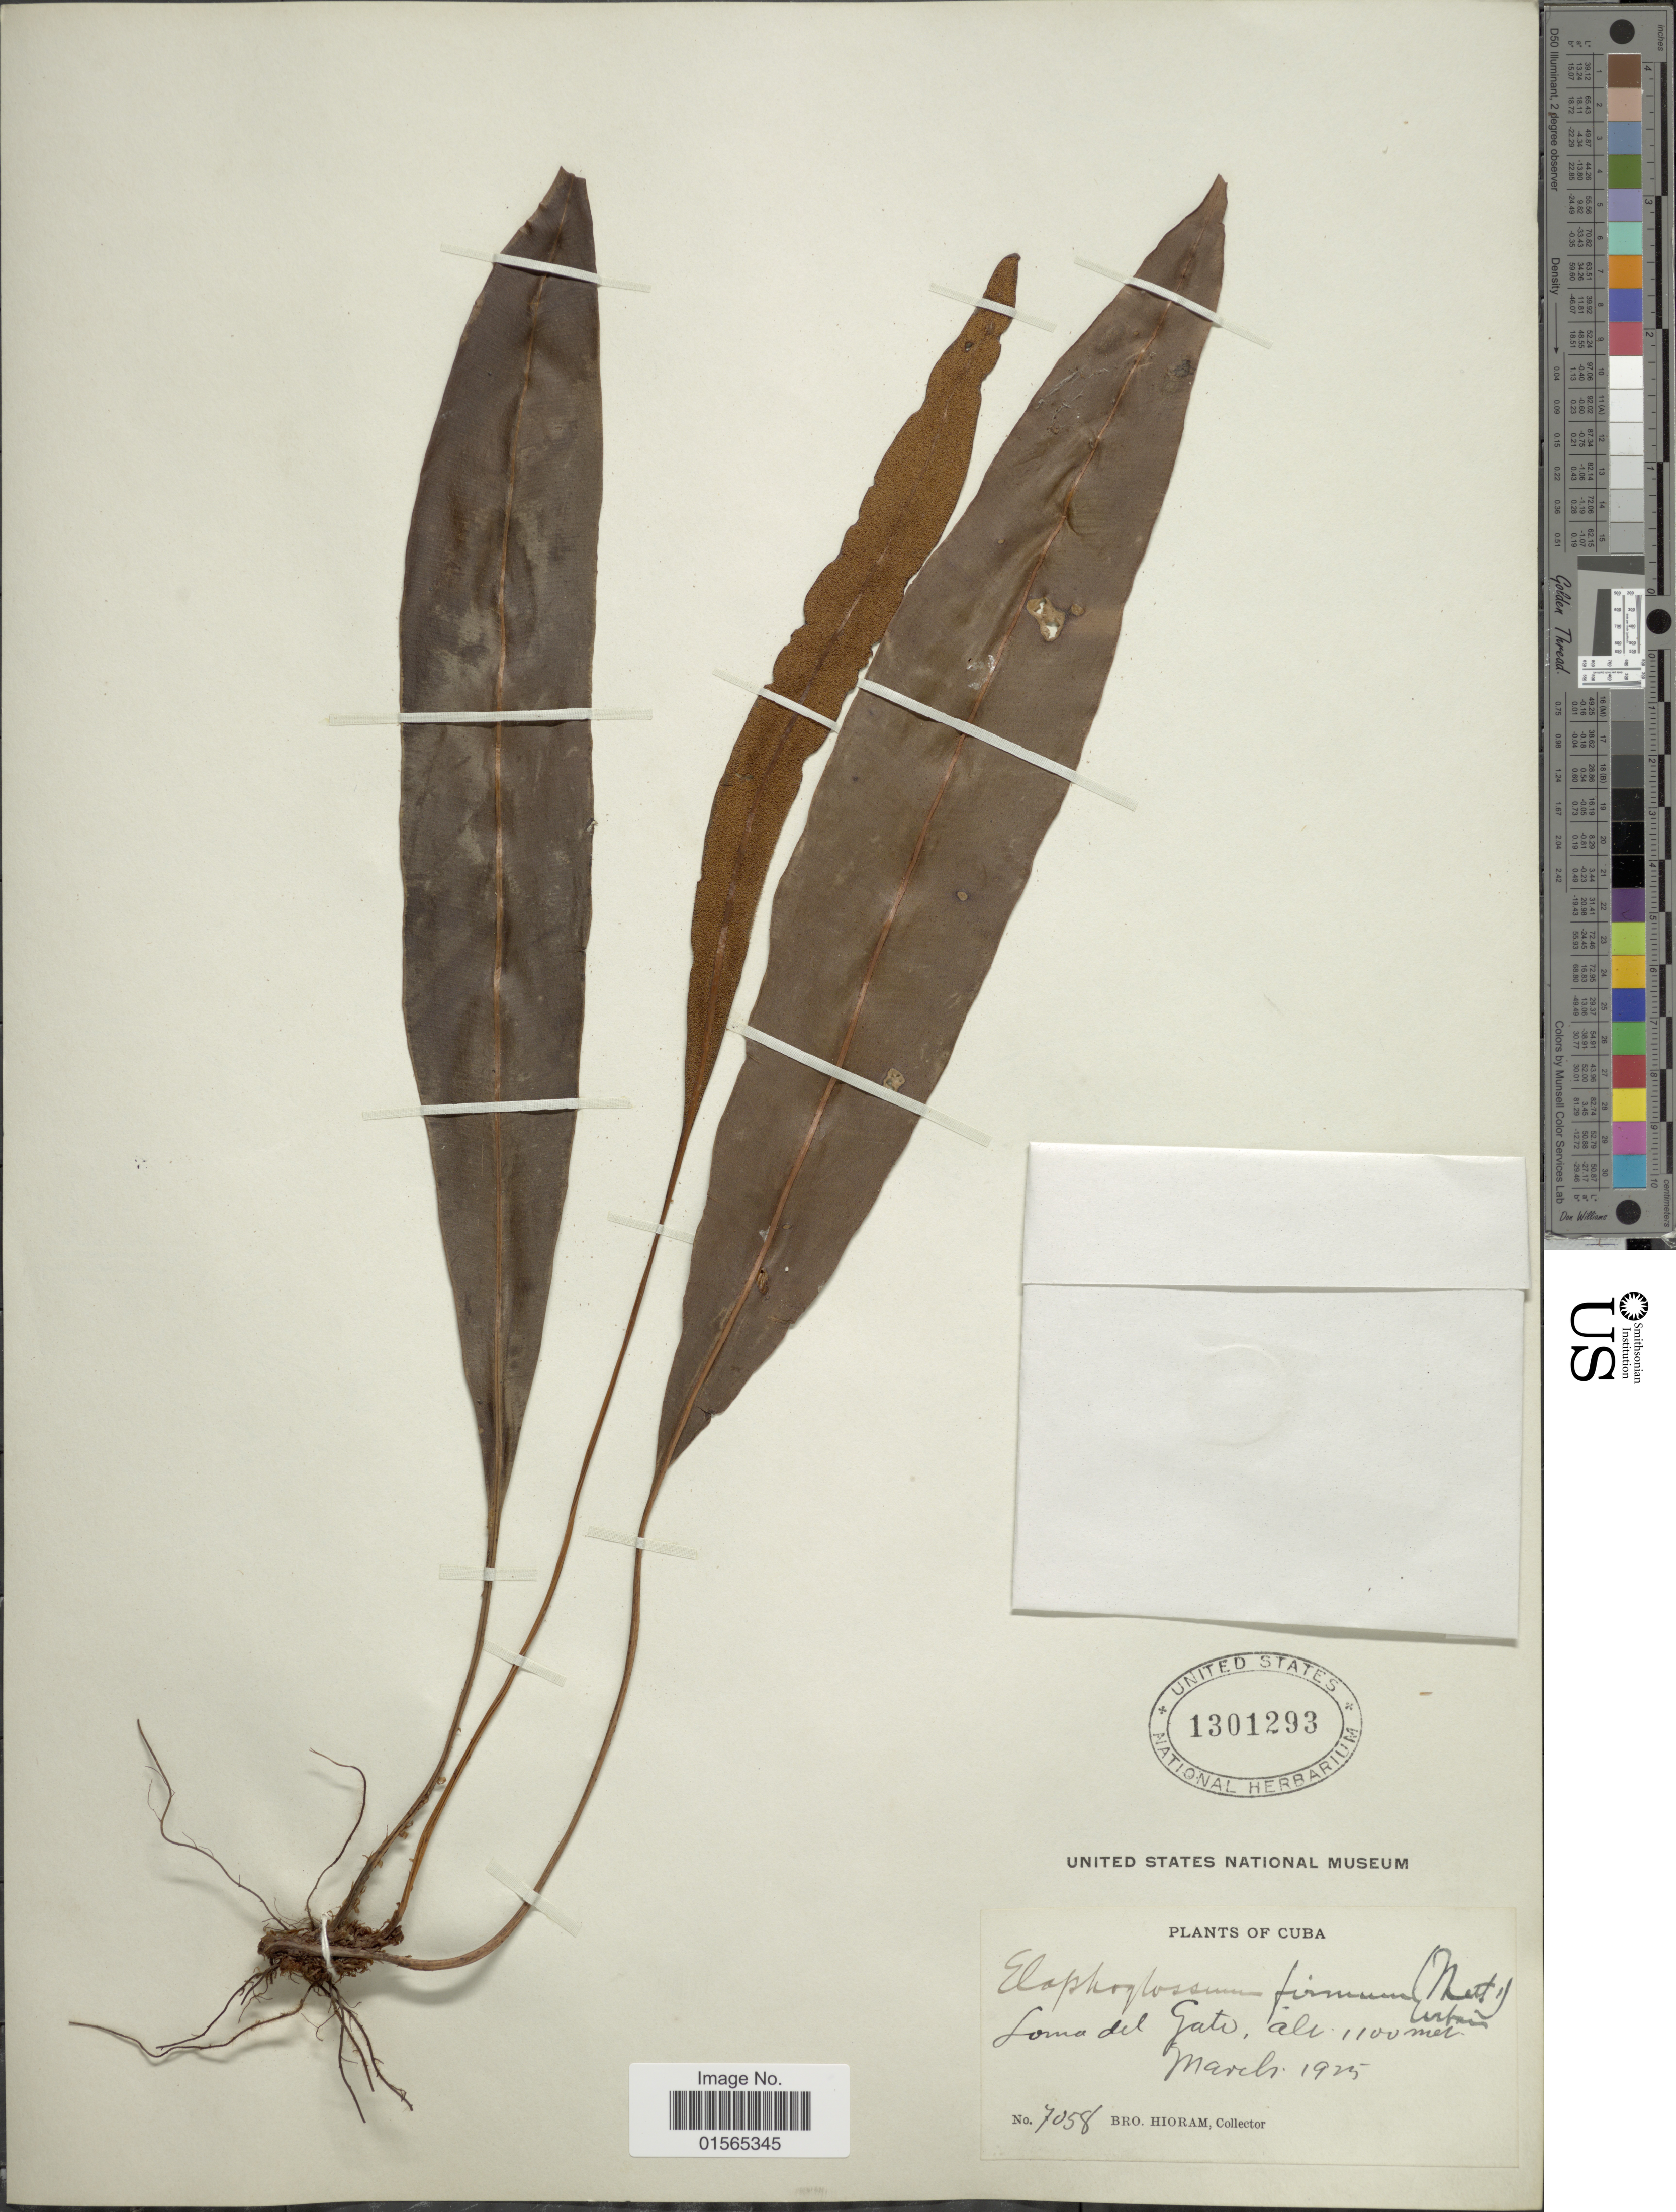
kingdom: Plantae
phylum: Tracheophyta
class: Polypodiopsida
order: Polypodiales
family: Dryopteridaceae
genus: Elaphoglossum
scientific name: Elaphoglossum firmum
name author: (Mett.) Urb.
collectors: Bro. Hioram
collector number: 7058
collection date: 1925-03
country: Cuba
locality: Loma del Gato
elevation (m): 1100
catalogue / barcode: US 1301293